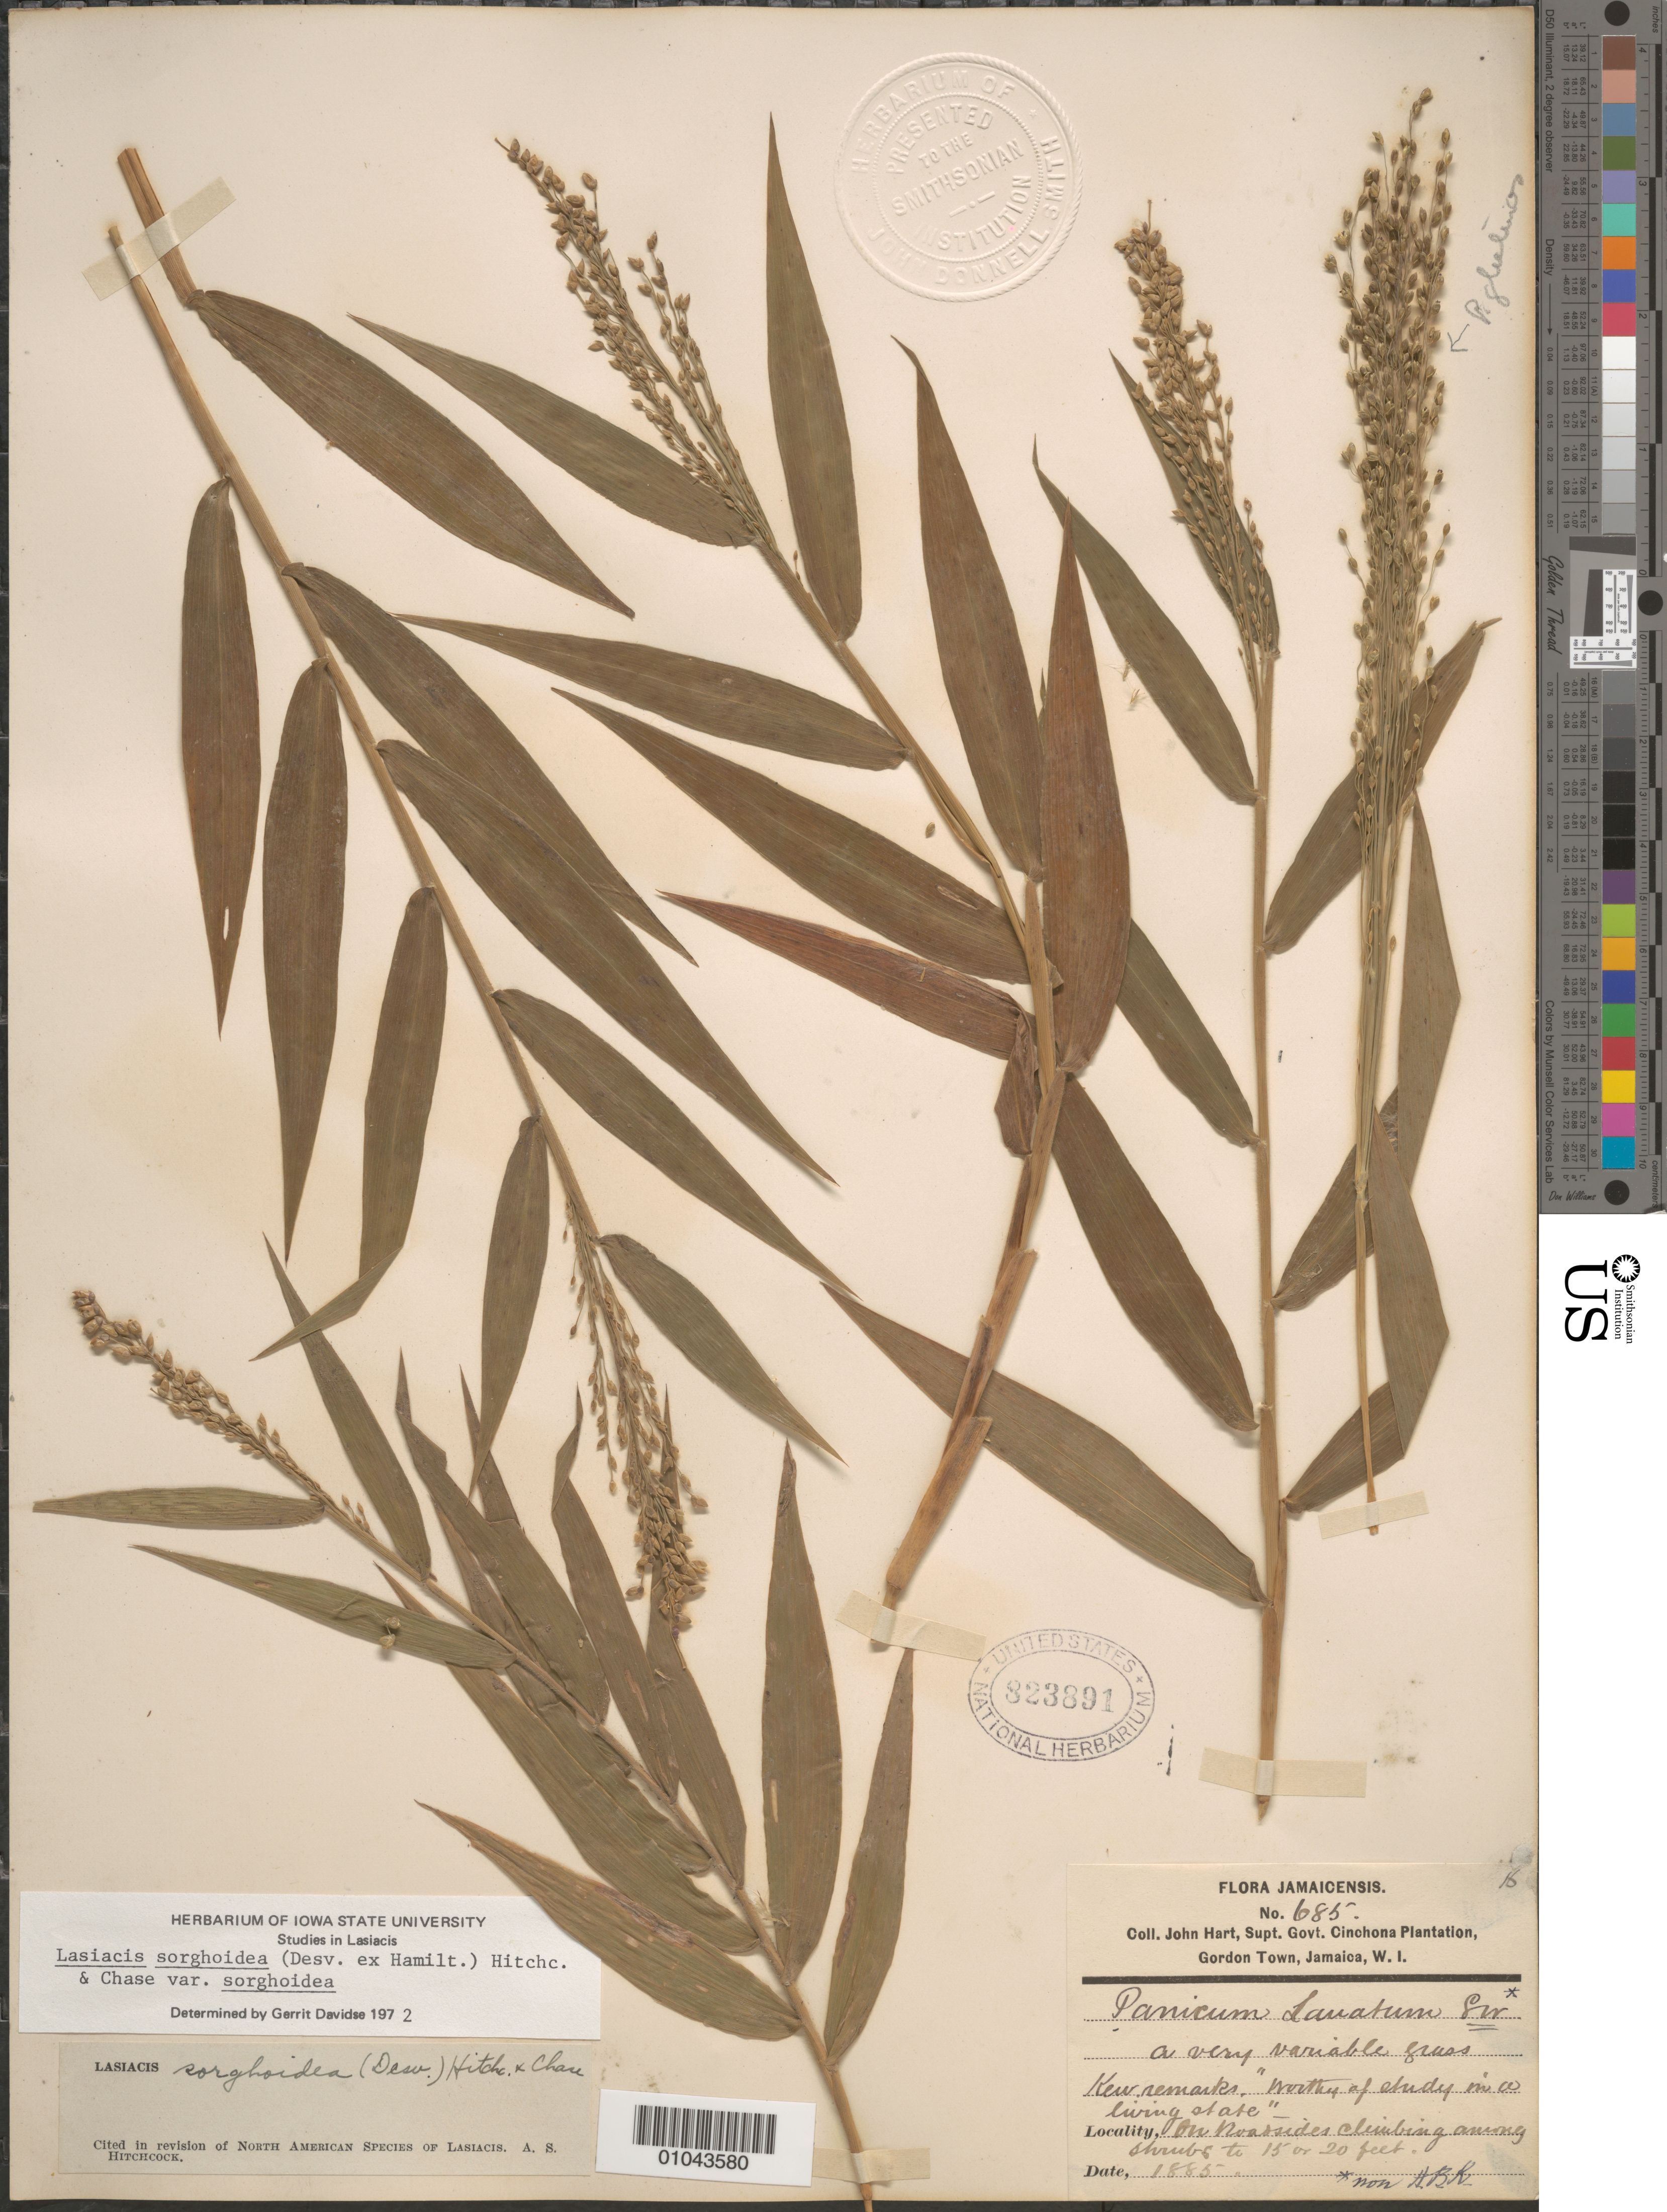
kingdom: Plantae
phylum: Tracheophyta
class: Liliopsida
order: Poales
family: Poaceae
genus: Lasiacis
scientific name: Lasiacis sorghoidea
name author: (Desv. ex Ham.) Hitchc. & Chase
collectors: J. Hart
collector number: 685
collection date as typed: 01 Jan 1885 to 31 Dec 1885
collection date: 1885-01-01/1885-12-31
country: Jamaica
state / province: Saint Andrew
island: Jamaica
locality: Cinchona Plantation, Gordon Town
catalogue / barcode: US 823891